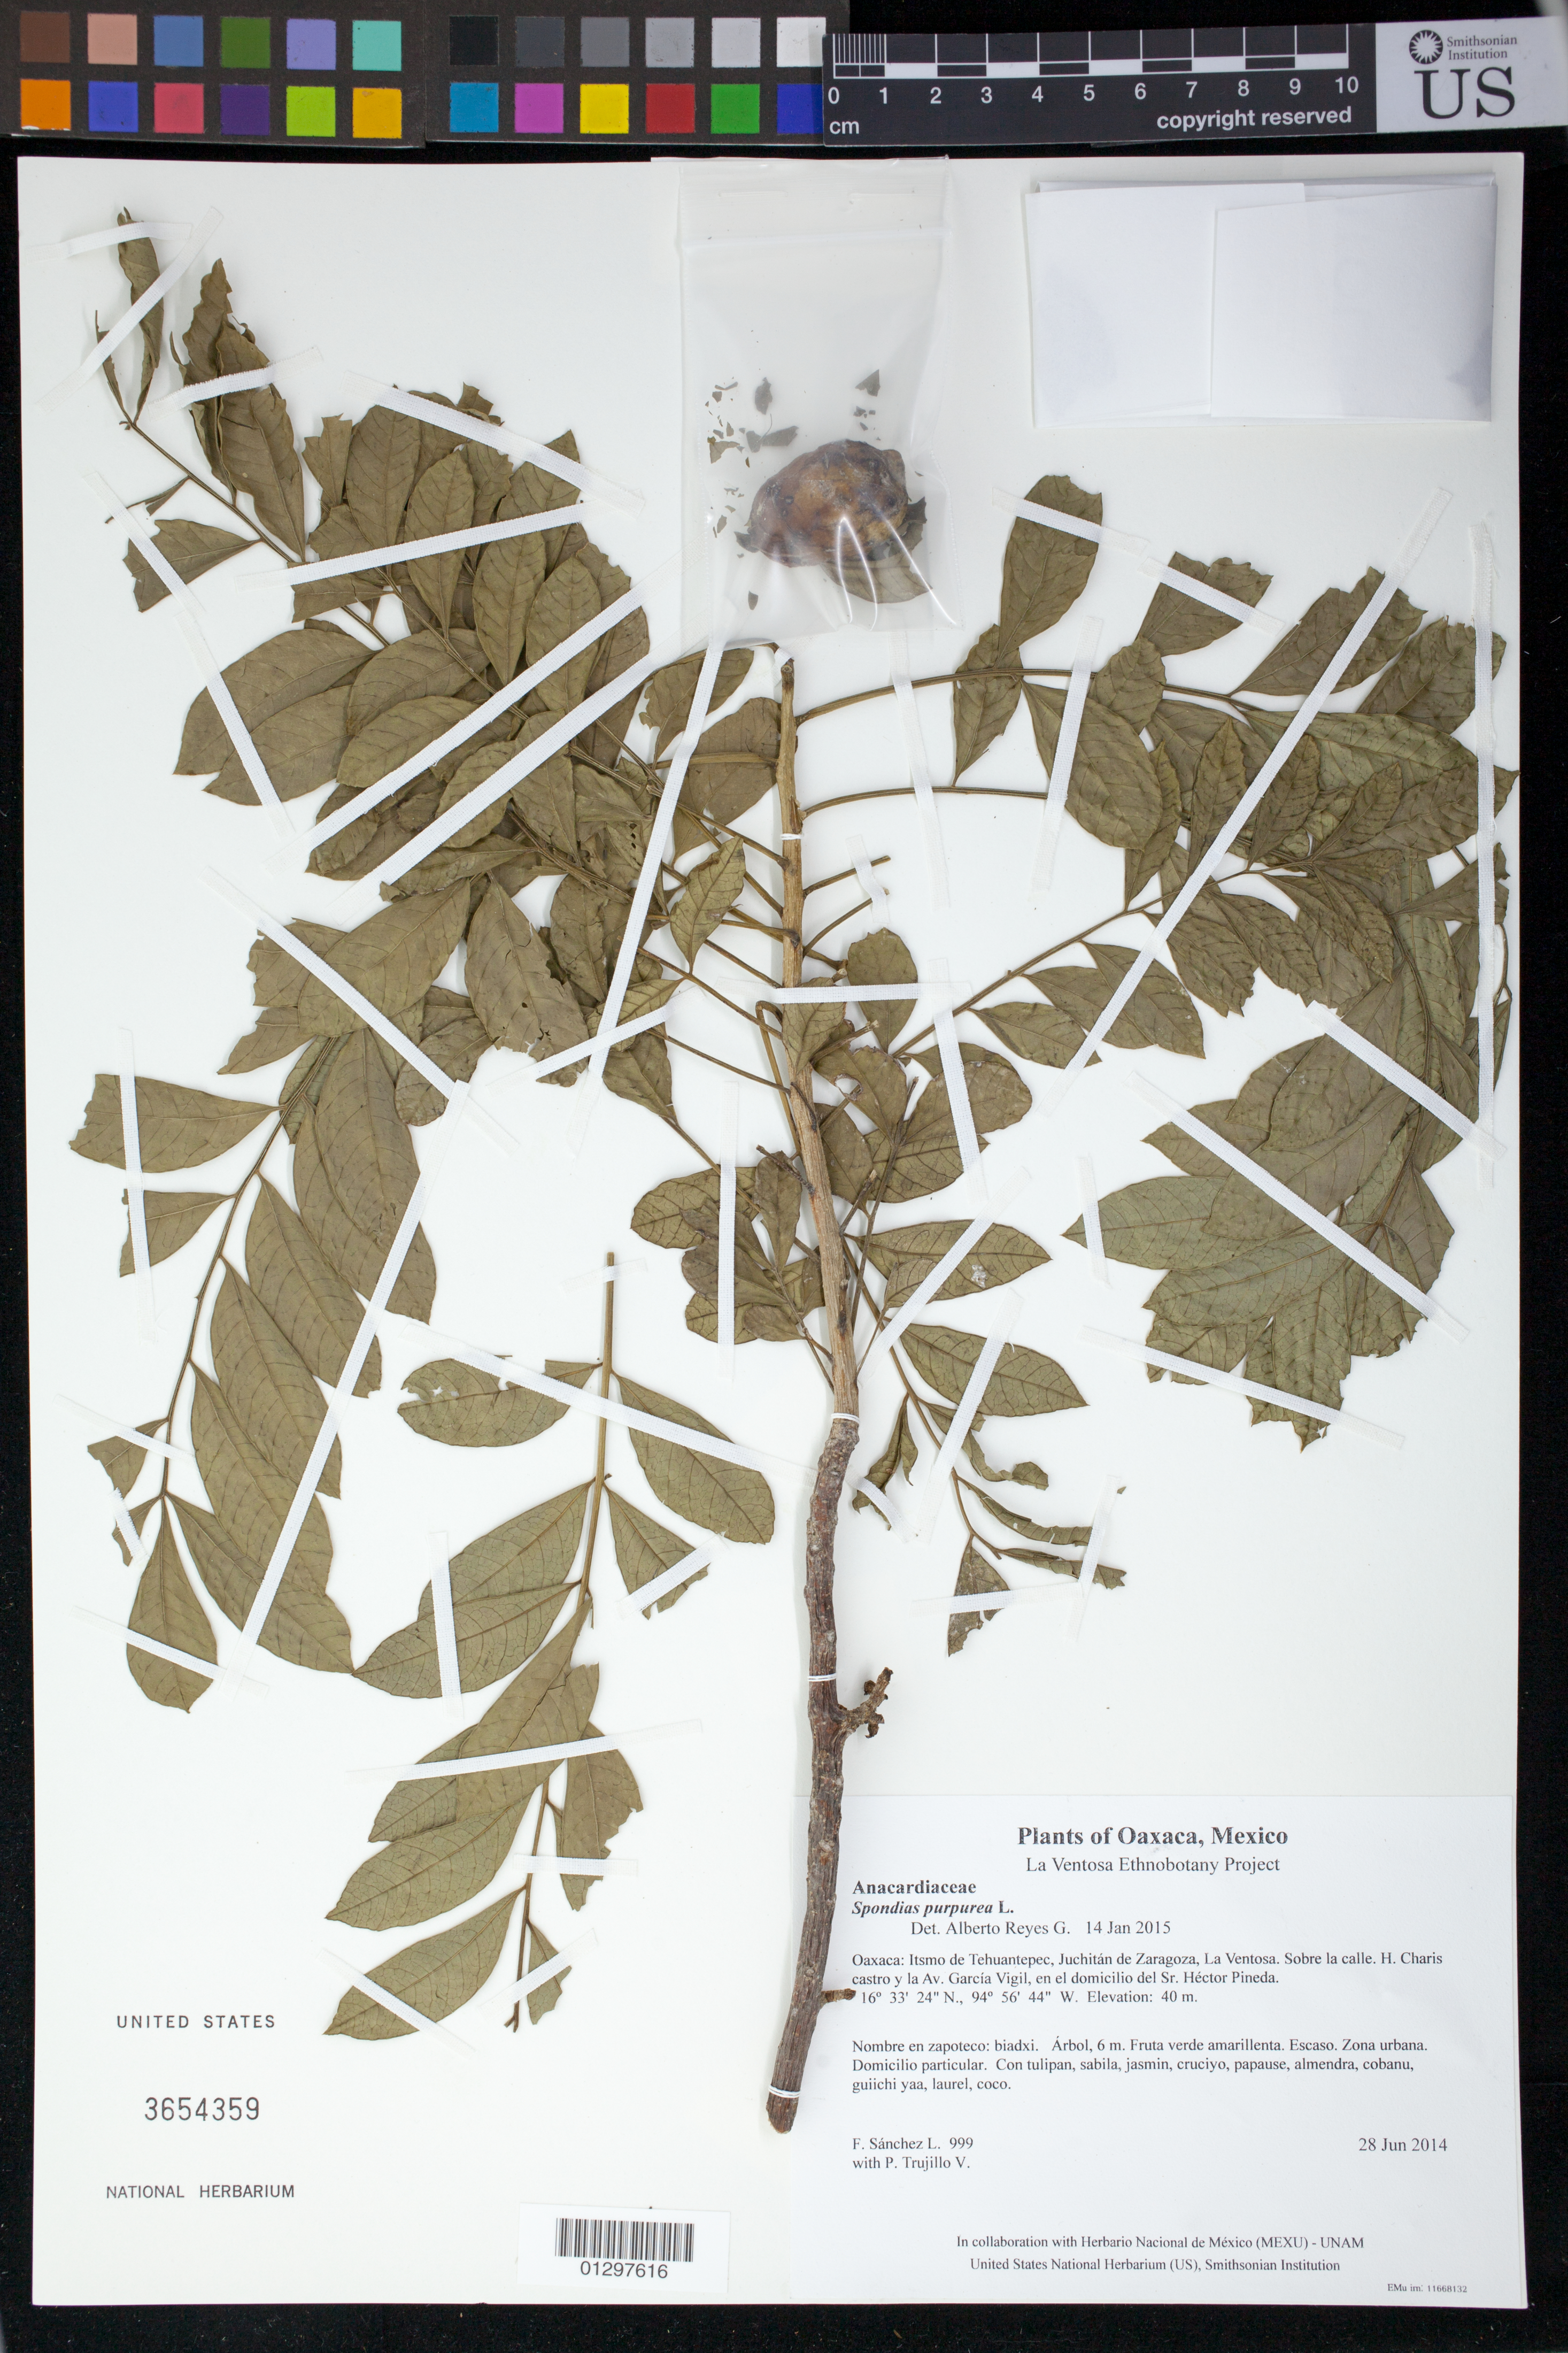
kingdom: Plantae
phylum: Tracheophyta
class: Magnoliopsida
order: Sapindales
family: Anacardiaceae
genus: Spondias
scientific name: Spondias purpurea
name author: L.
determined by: Mitchell, John D.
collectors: F. Sánchez L. & P. Trujillo V.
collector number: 999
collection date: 2014-06-28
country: Mexico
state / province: Oaxaca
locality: Itsmo de Tehuantepec, Juchitán de Zaragoza, La Ventosa. Sobre la calle. H. Charis castro y la Av. García Vigil, en el domicilio del Sr. Héctor Pineda.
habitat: Zona urbana. Domicilio particular.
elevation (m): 40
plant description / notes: JEBOT, MEXU, SERO, US; Yaga. 6 m. Cuaananaxhi naga' naguchi ga. Huaxie'.; ciruelo de tuxtla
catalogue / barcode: US 3654359